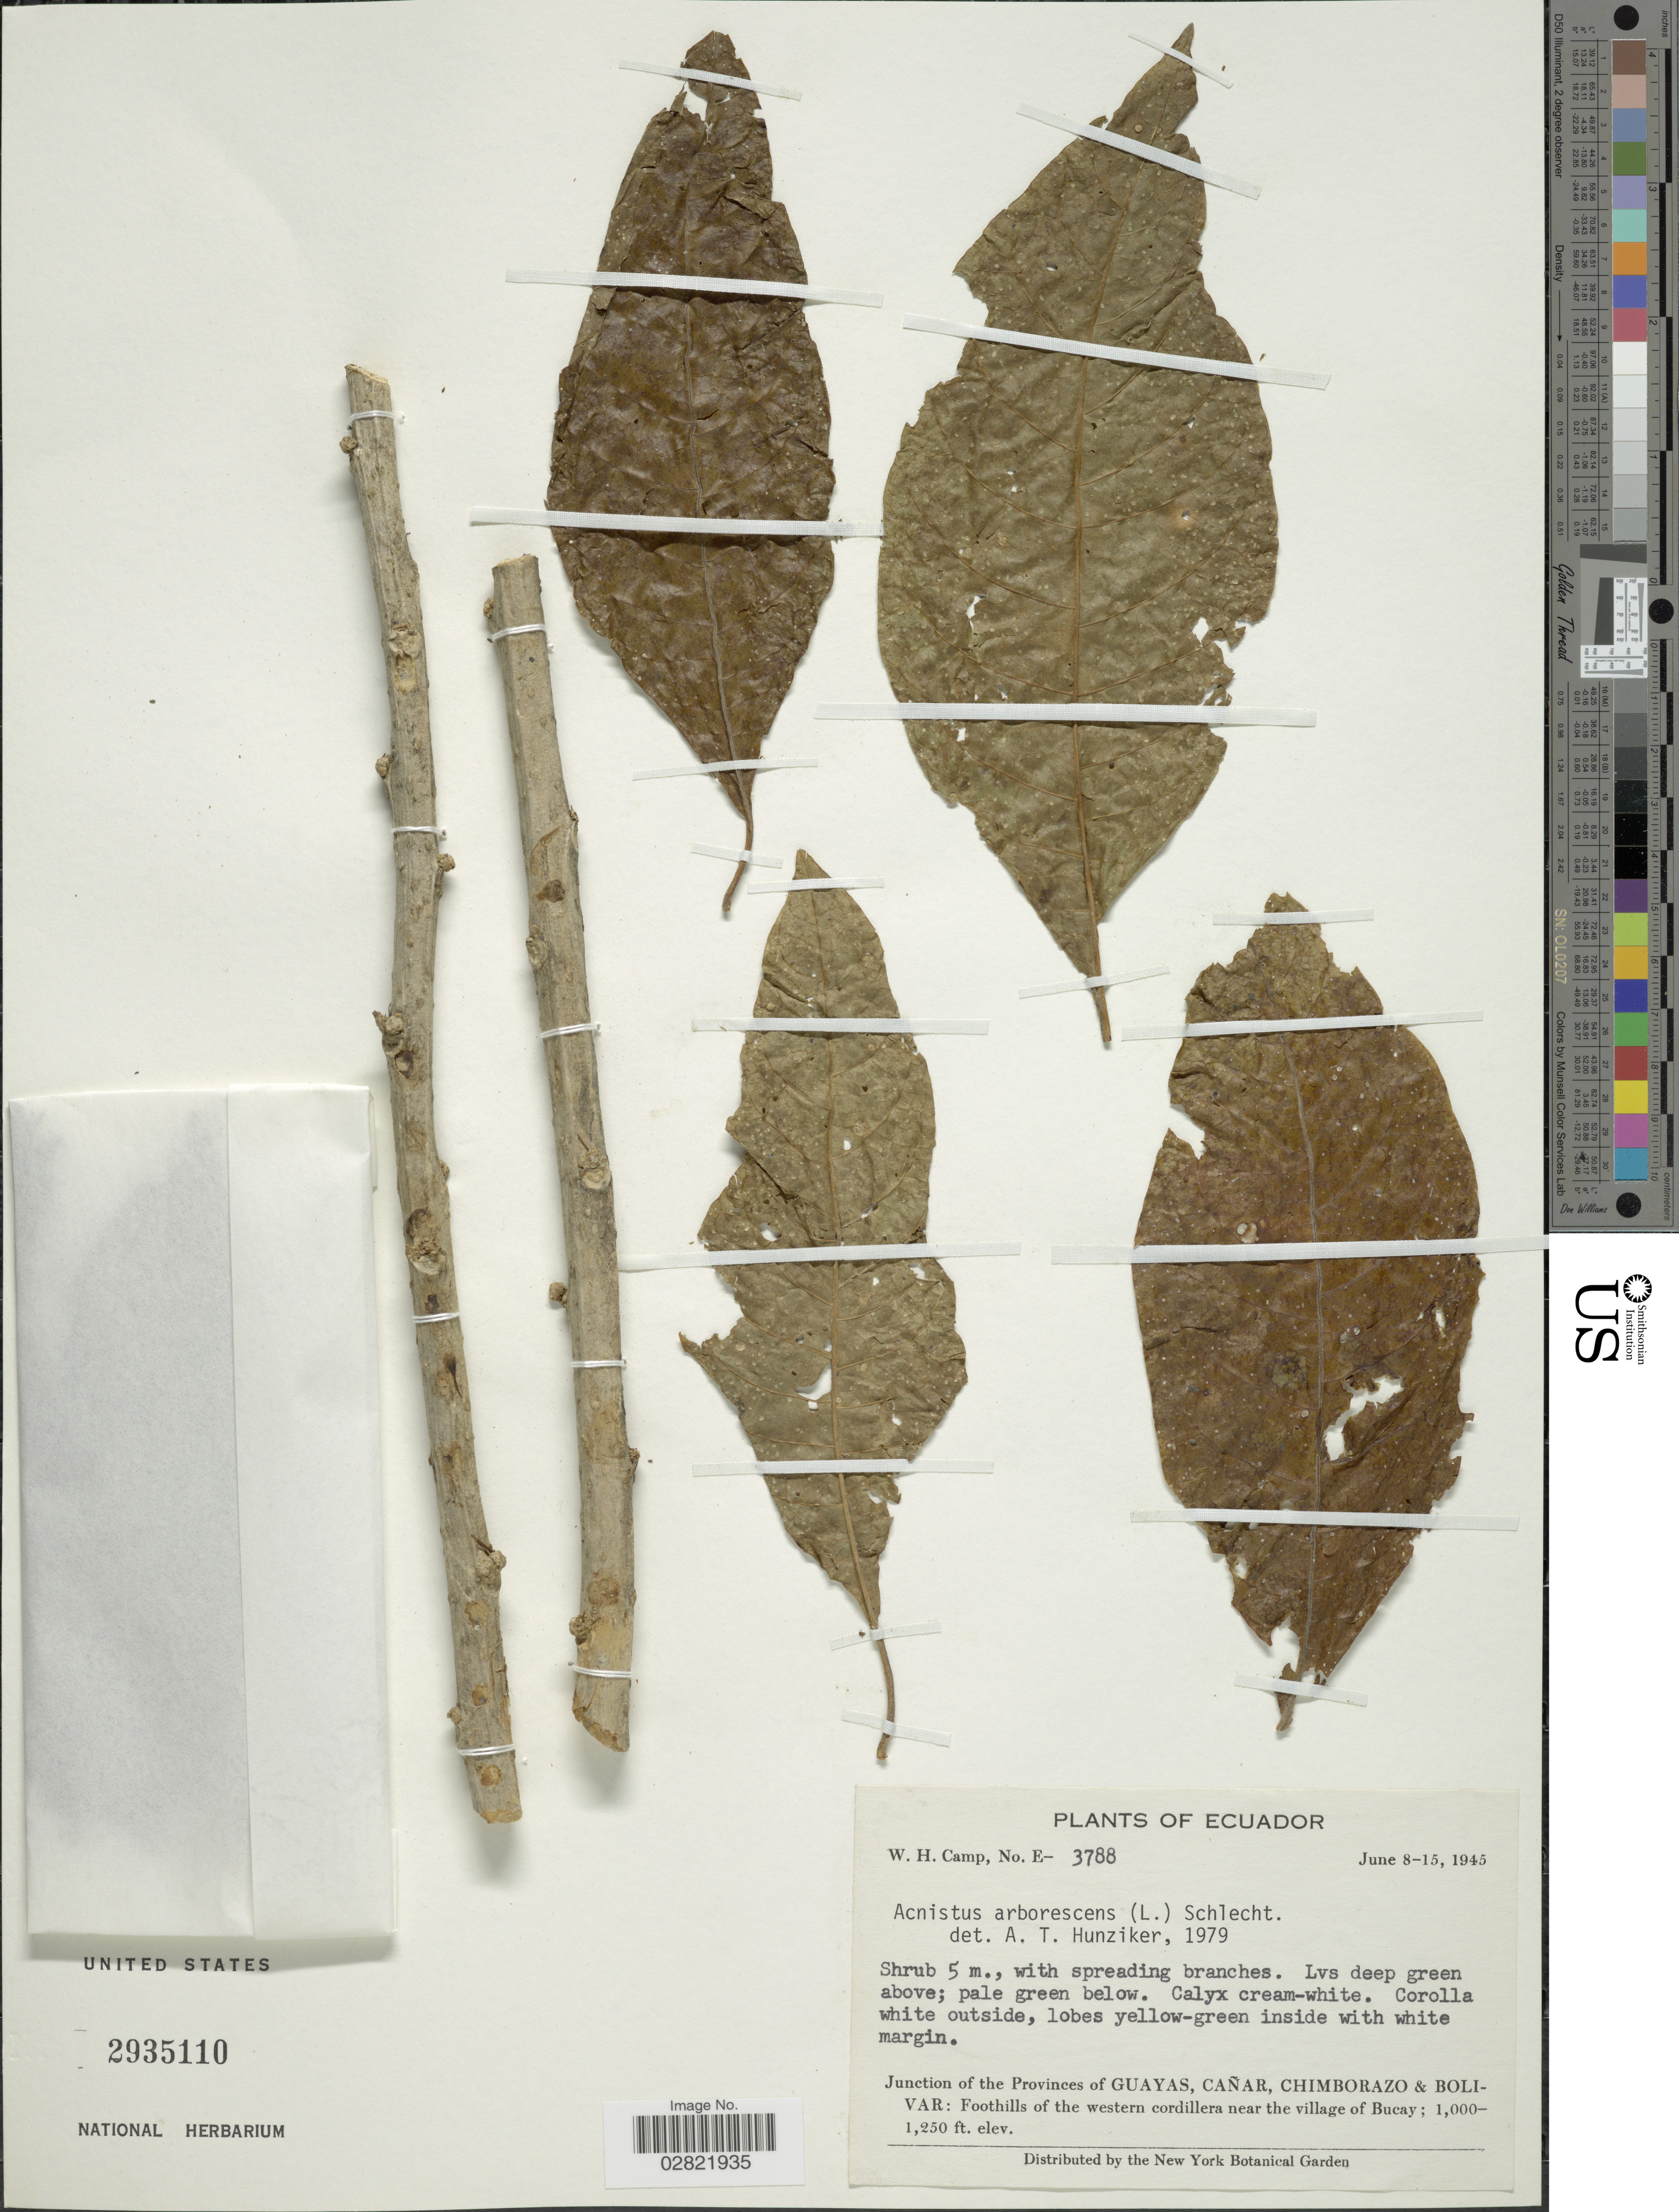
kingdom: Plantae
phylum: Tracheophyta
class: Magnoliopsida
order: Solanales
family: Solanaceae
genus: Acnistus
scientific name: Acnistus arborescens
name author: (L.) Schltdl.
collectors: W. H. Camp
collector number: E-3788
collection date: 1945-06-08/1945-06-15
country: Ecuador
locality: Junction of the Provinces of Guayas, Cañar, Chimborazo & Bolivar: Foothills of the western cordillera near the village of Bucay.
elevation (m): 305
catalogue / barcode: US 2935110